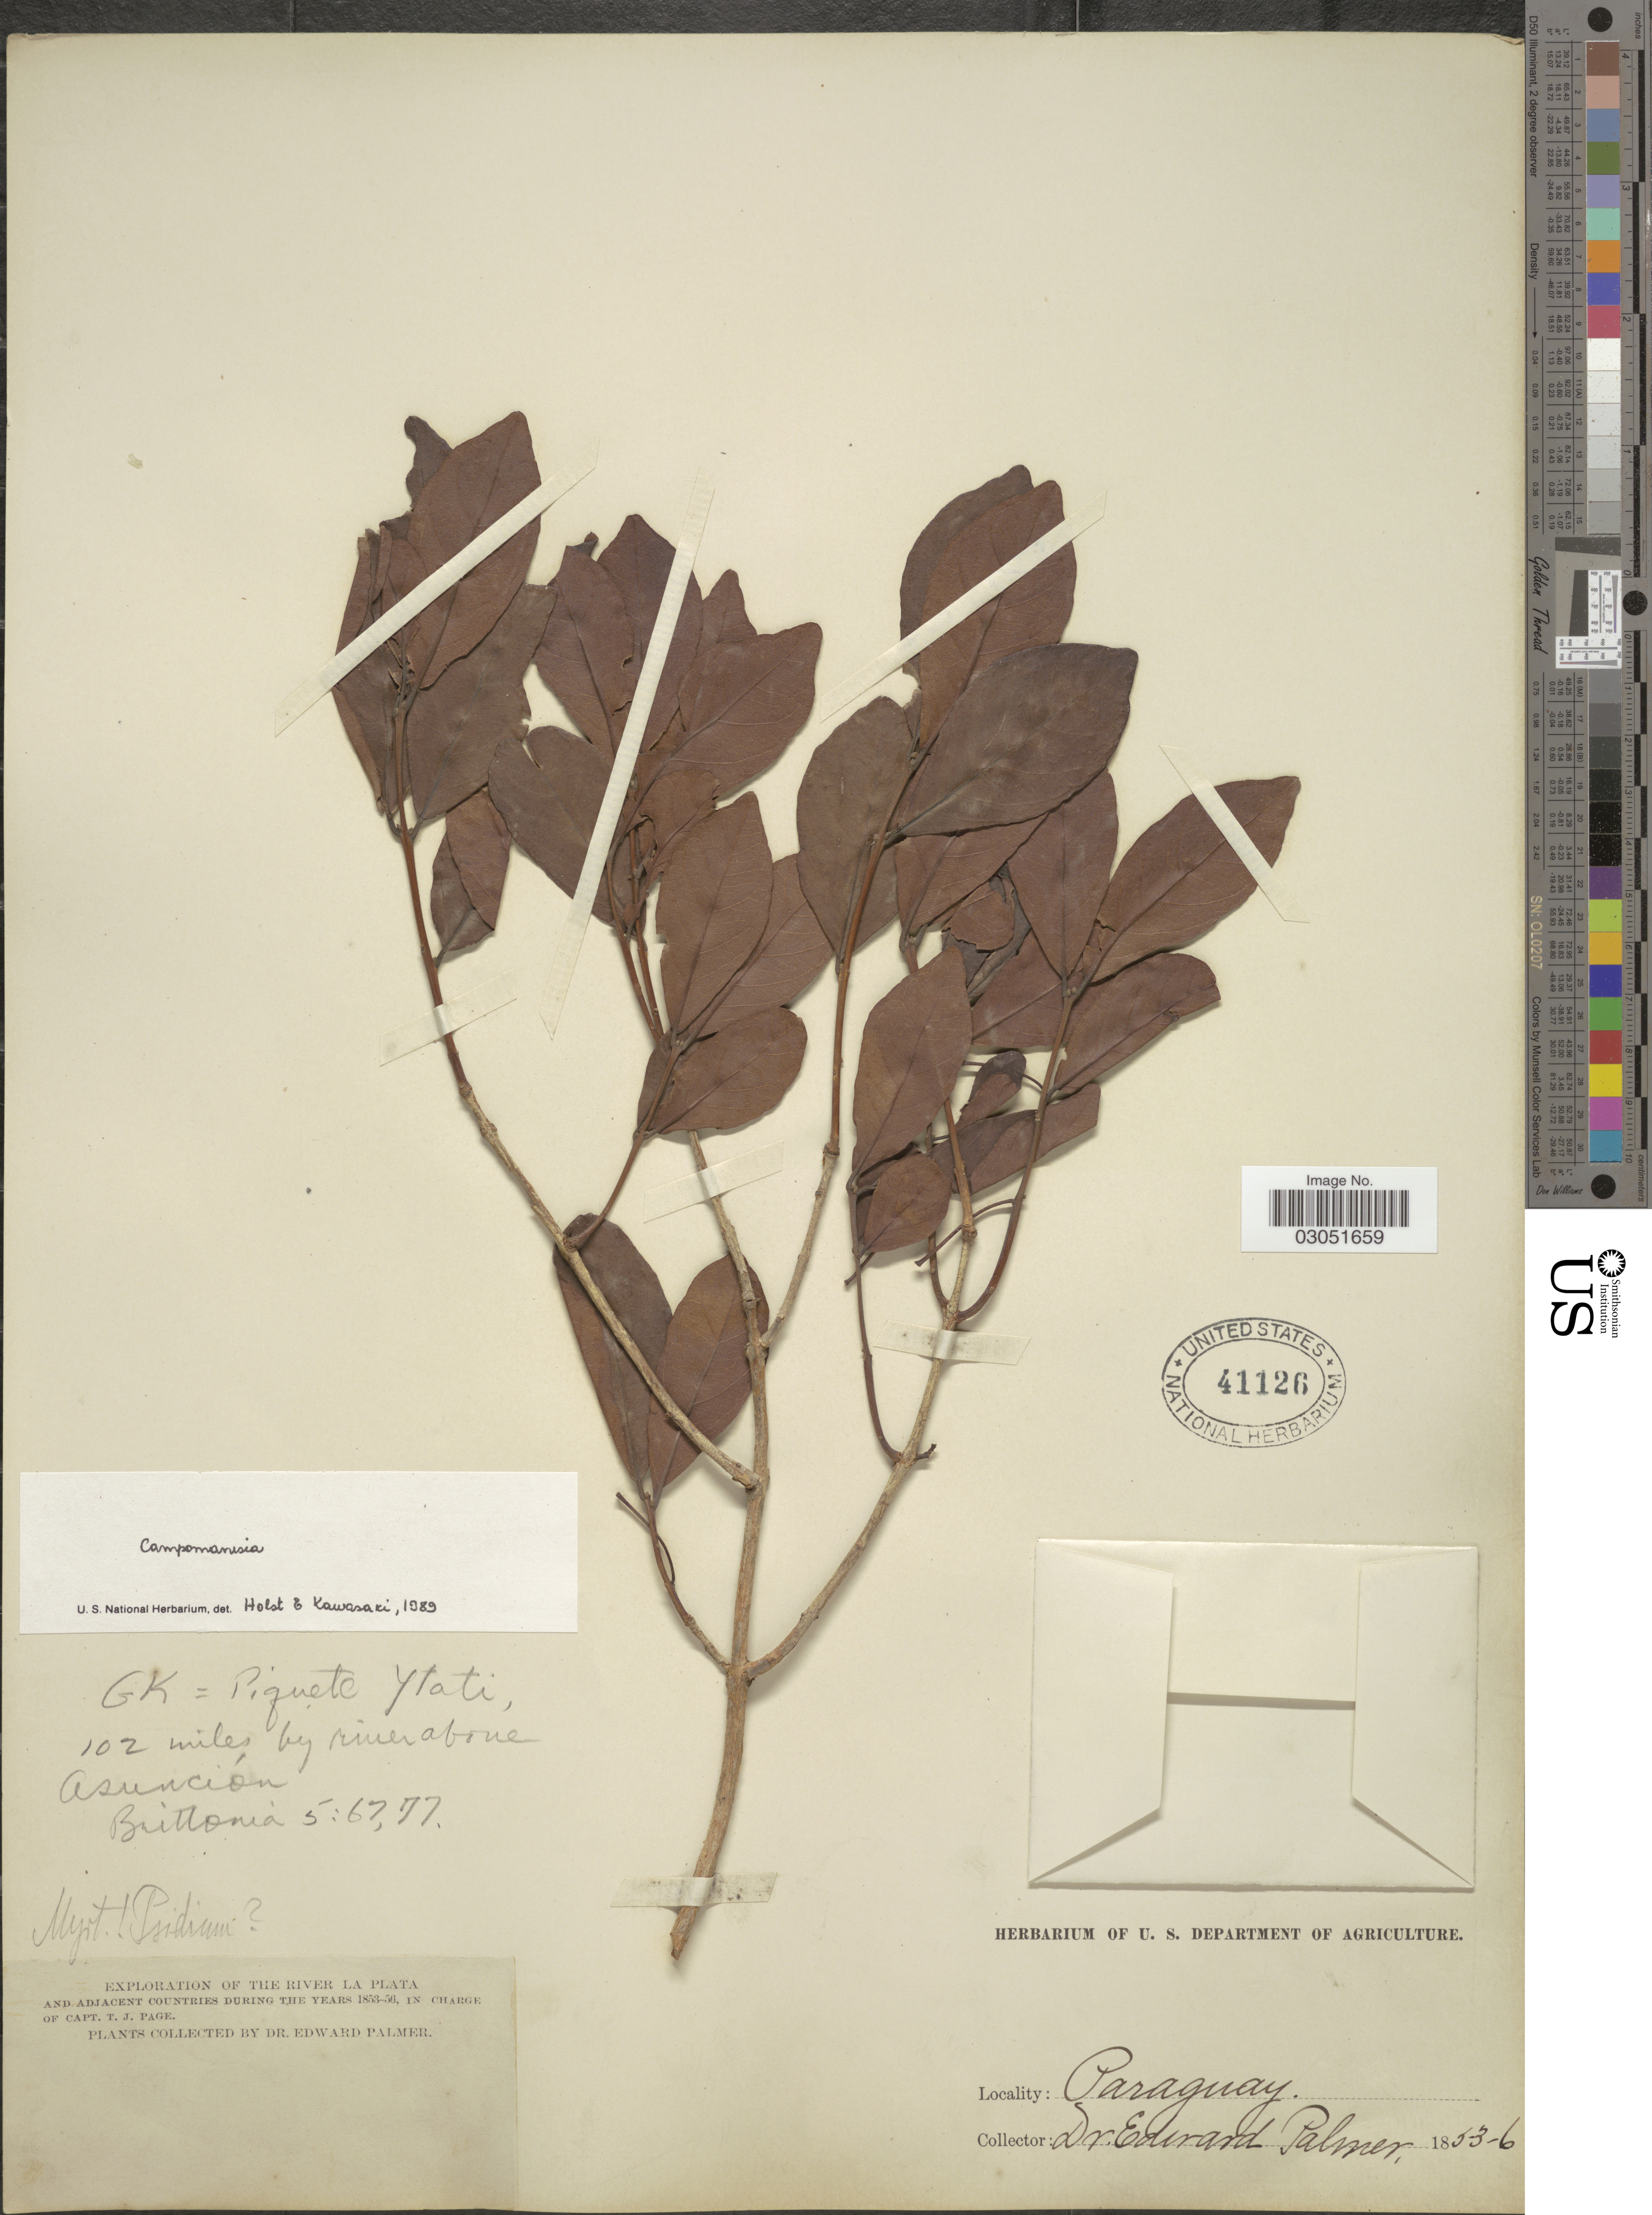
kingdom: Plantae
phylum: Tracheophyta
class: Magnoliopsida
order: Myrtales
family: Myrtaceae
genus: Campomanesia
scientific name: Campomanesia sp.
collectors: E. Palmer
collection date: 1853/1856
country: Paraguay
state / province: Asuncion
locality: The River La Plata and Adjacent Countries. 102 miles by river above Asunción.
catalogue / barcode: US 41126